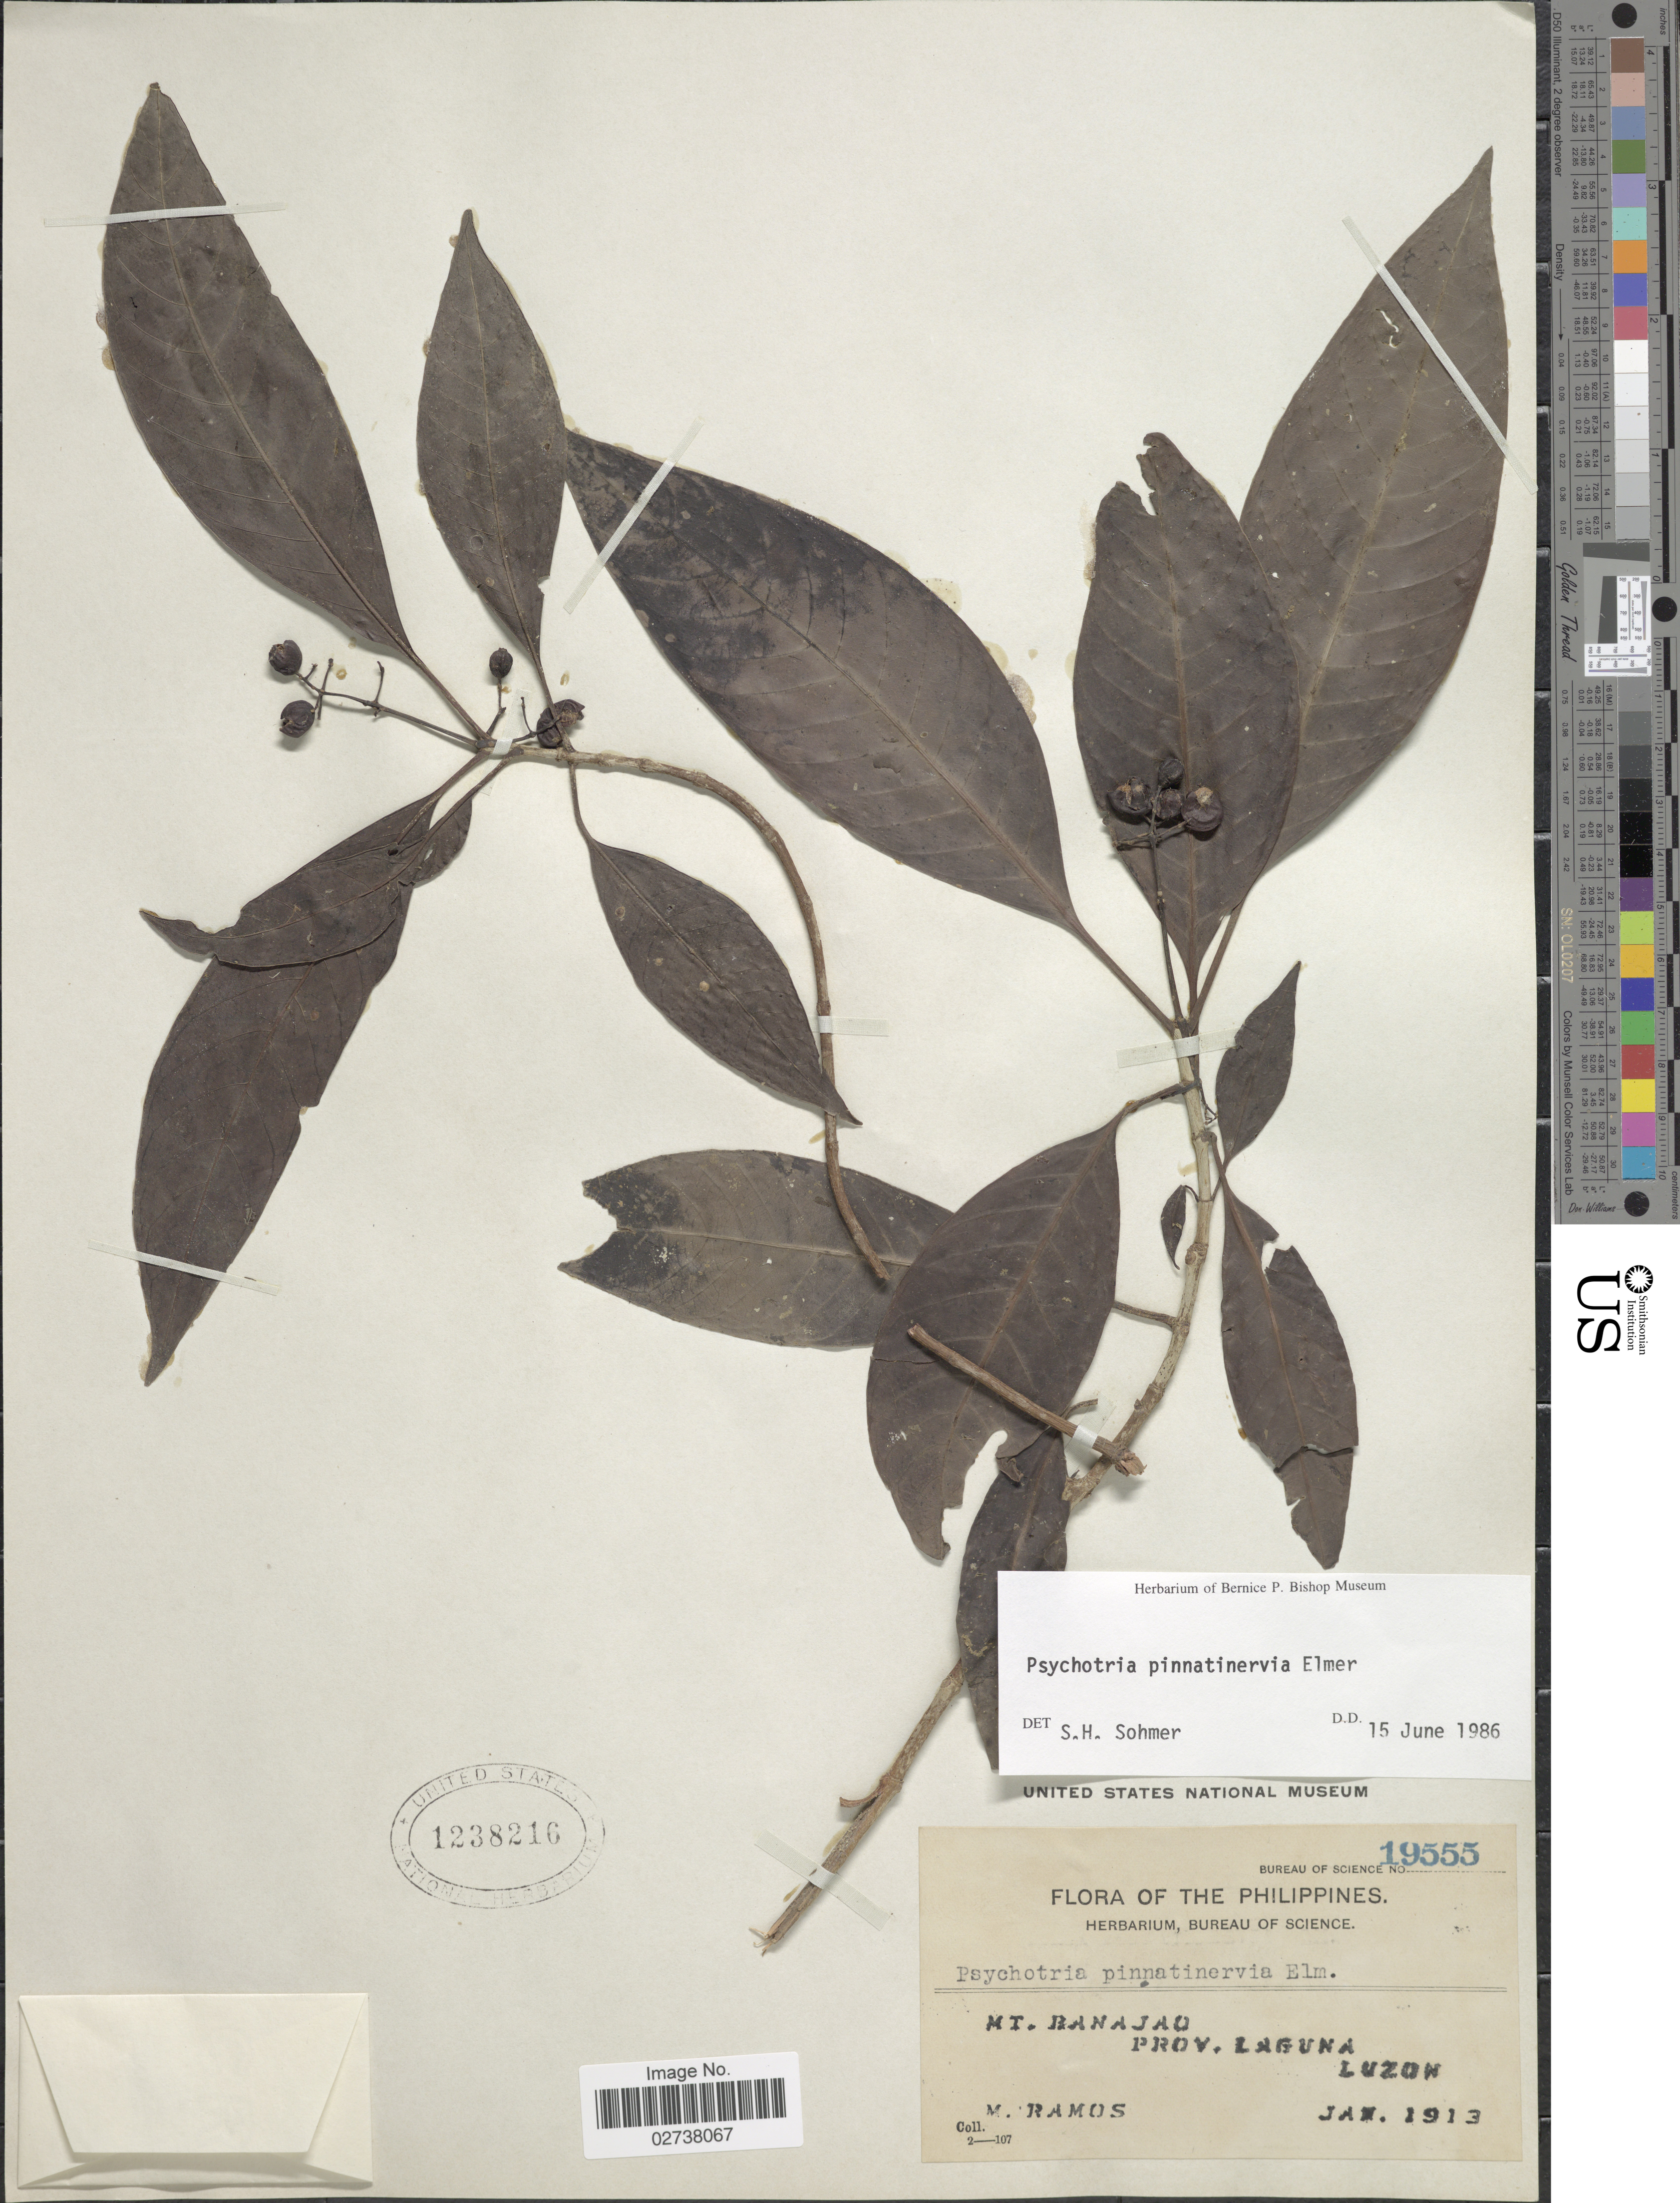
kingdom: Plantae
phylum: Tracheophyta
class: Magnoliopsida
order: Gentianales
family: Rubiaceae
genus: Psychotria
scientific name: Psychotria pinnatinervia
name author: Elmer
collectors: M. Ramos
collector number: Bureau of Science 19555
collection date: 1913-01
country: Philippines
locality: Mt. Banajao, Prov.Laguna, Luzon.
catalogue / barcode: US 1238216